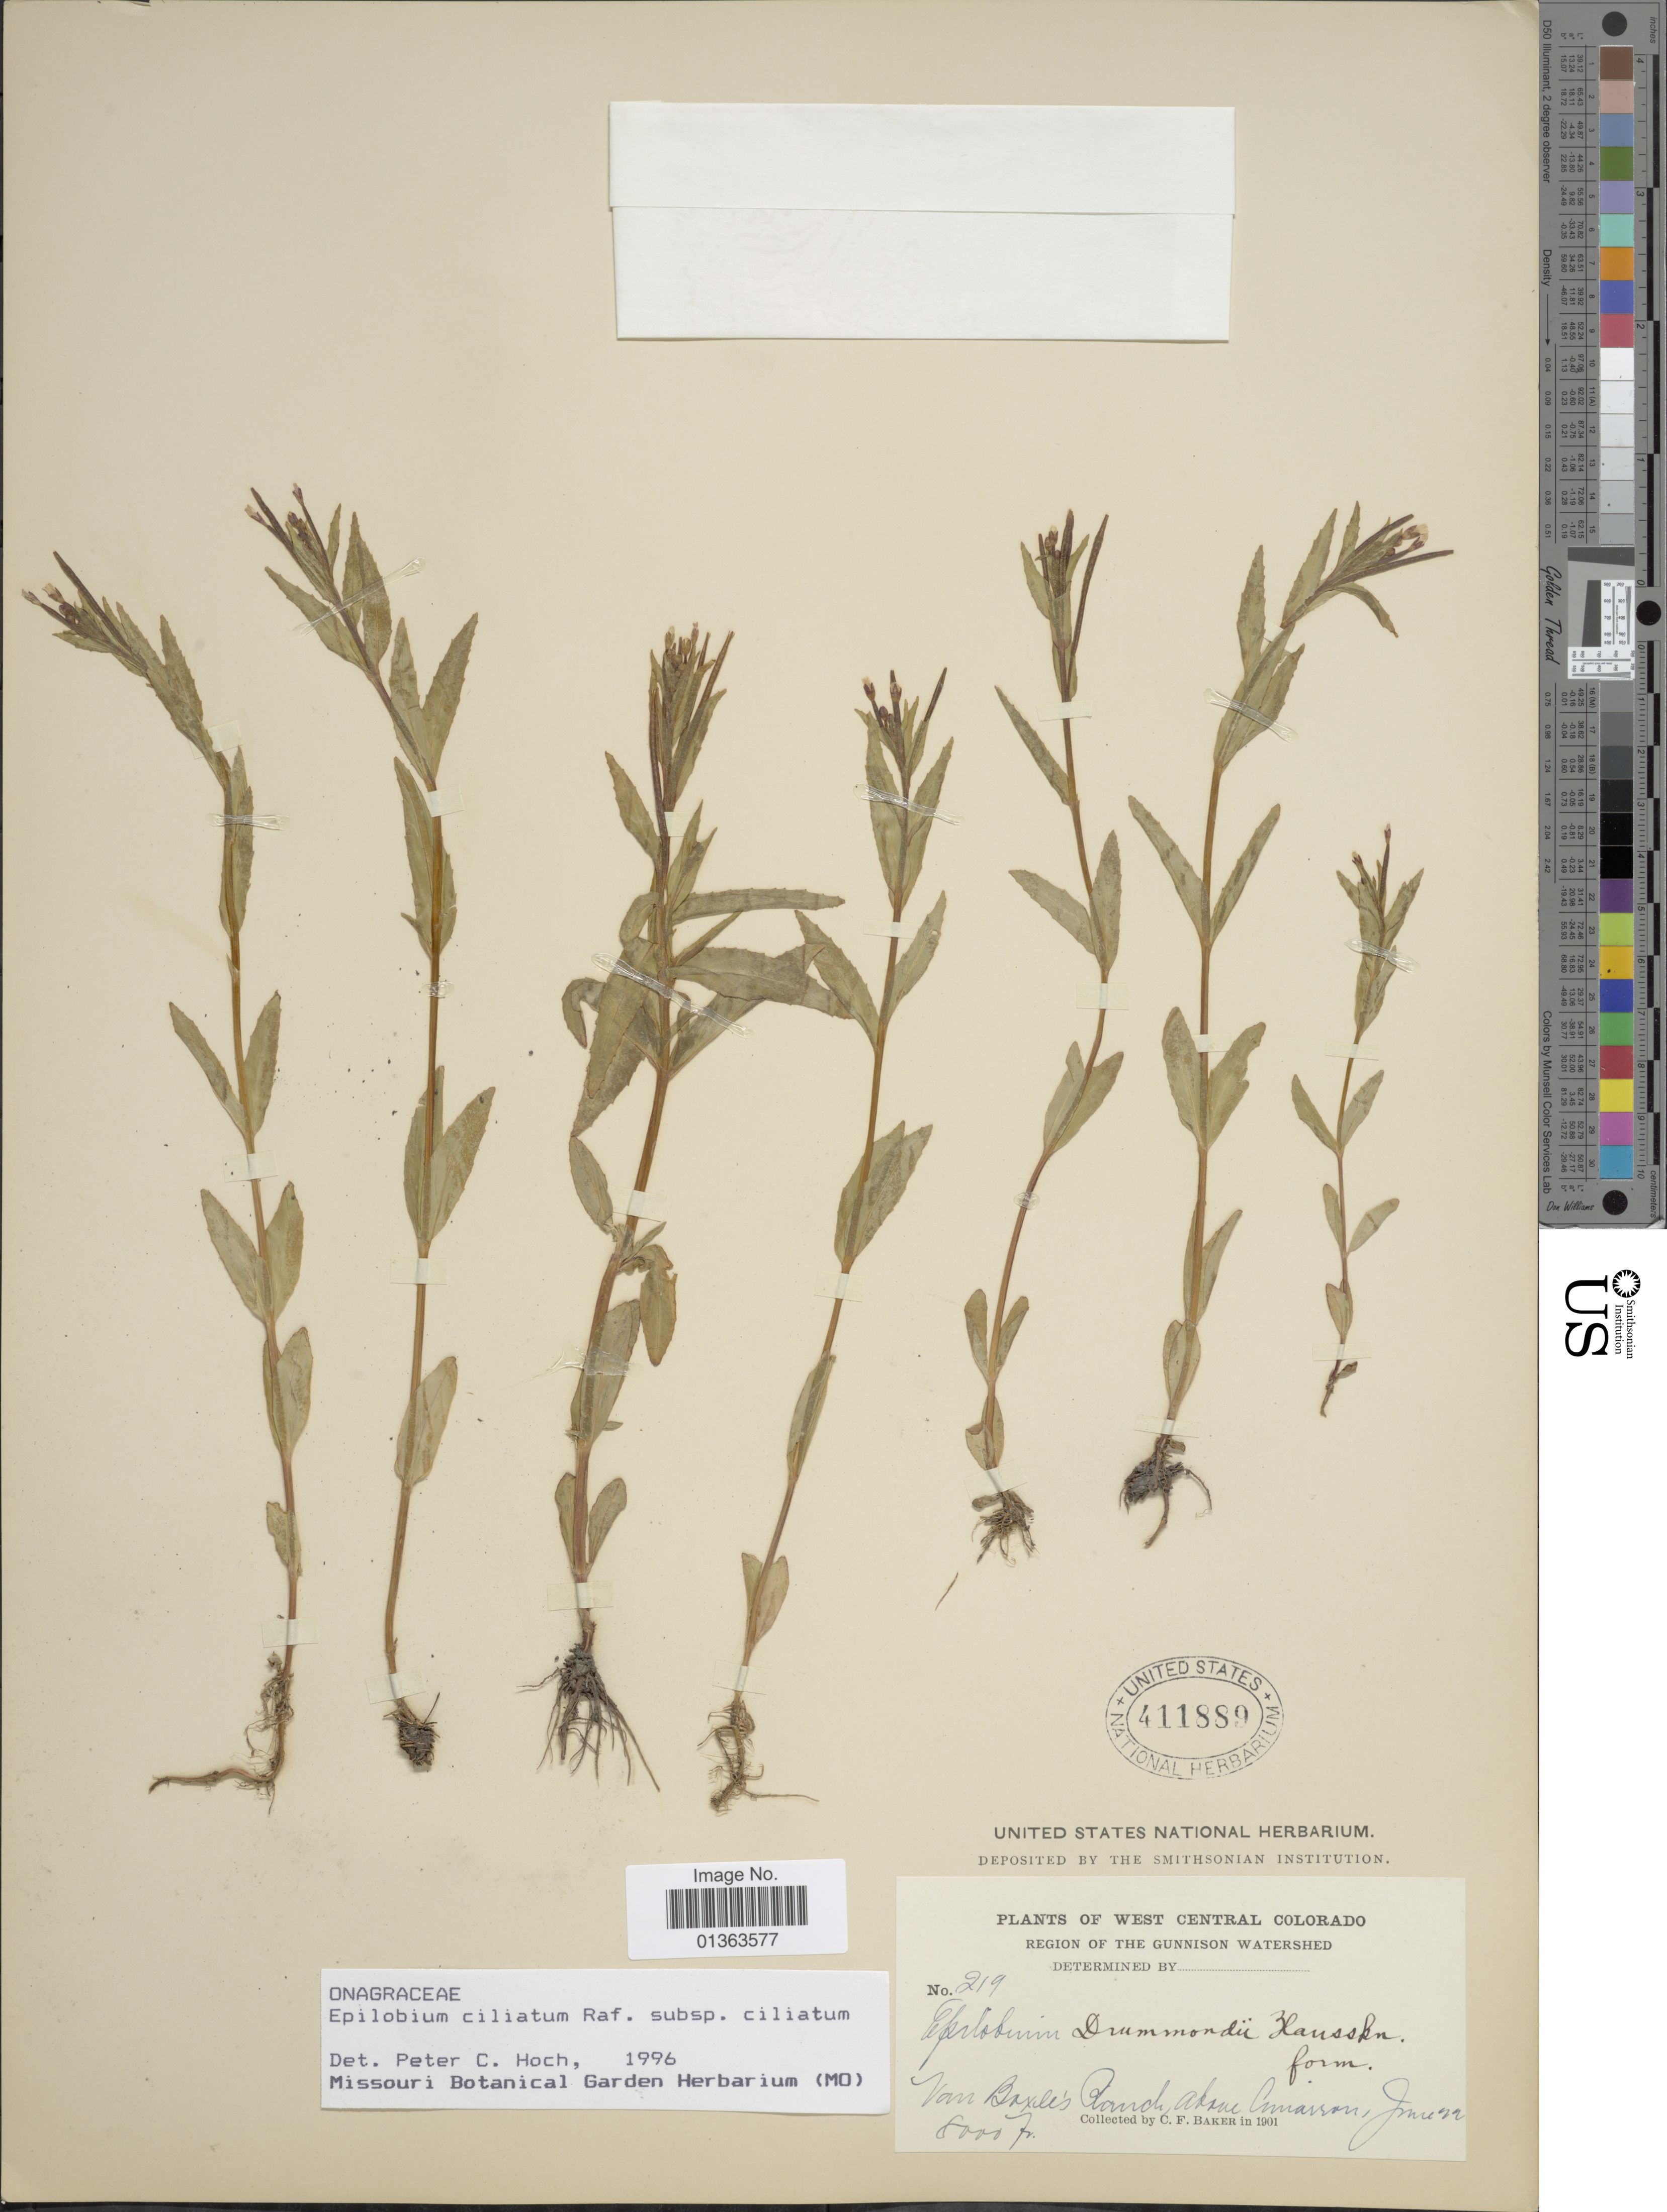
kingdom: Plantae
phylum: Tracheophyta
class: Magnoliopsida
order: Myrtales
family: Onagraceae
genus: Epilobium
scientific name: Epilobium ciliatum subsp. ciliatum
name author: Raf.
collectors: C. F. Baker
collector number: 219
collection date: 1901-06-22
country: United States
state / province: Colorado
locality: West Central Colorado. Region of the Gunnison Watershed. Van Boxle's Ranch, above Cimarron.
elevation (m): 2438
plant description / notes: Corrected "Van Boxles Ranch, above Cinarron" to "Van Boxle's Ranch, above Cimarron."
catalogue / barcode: US 411889